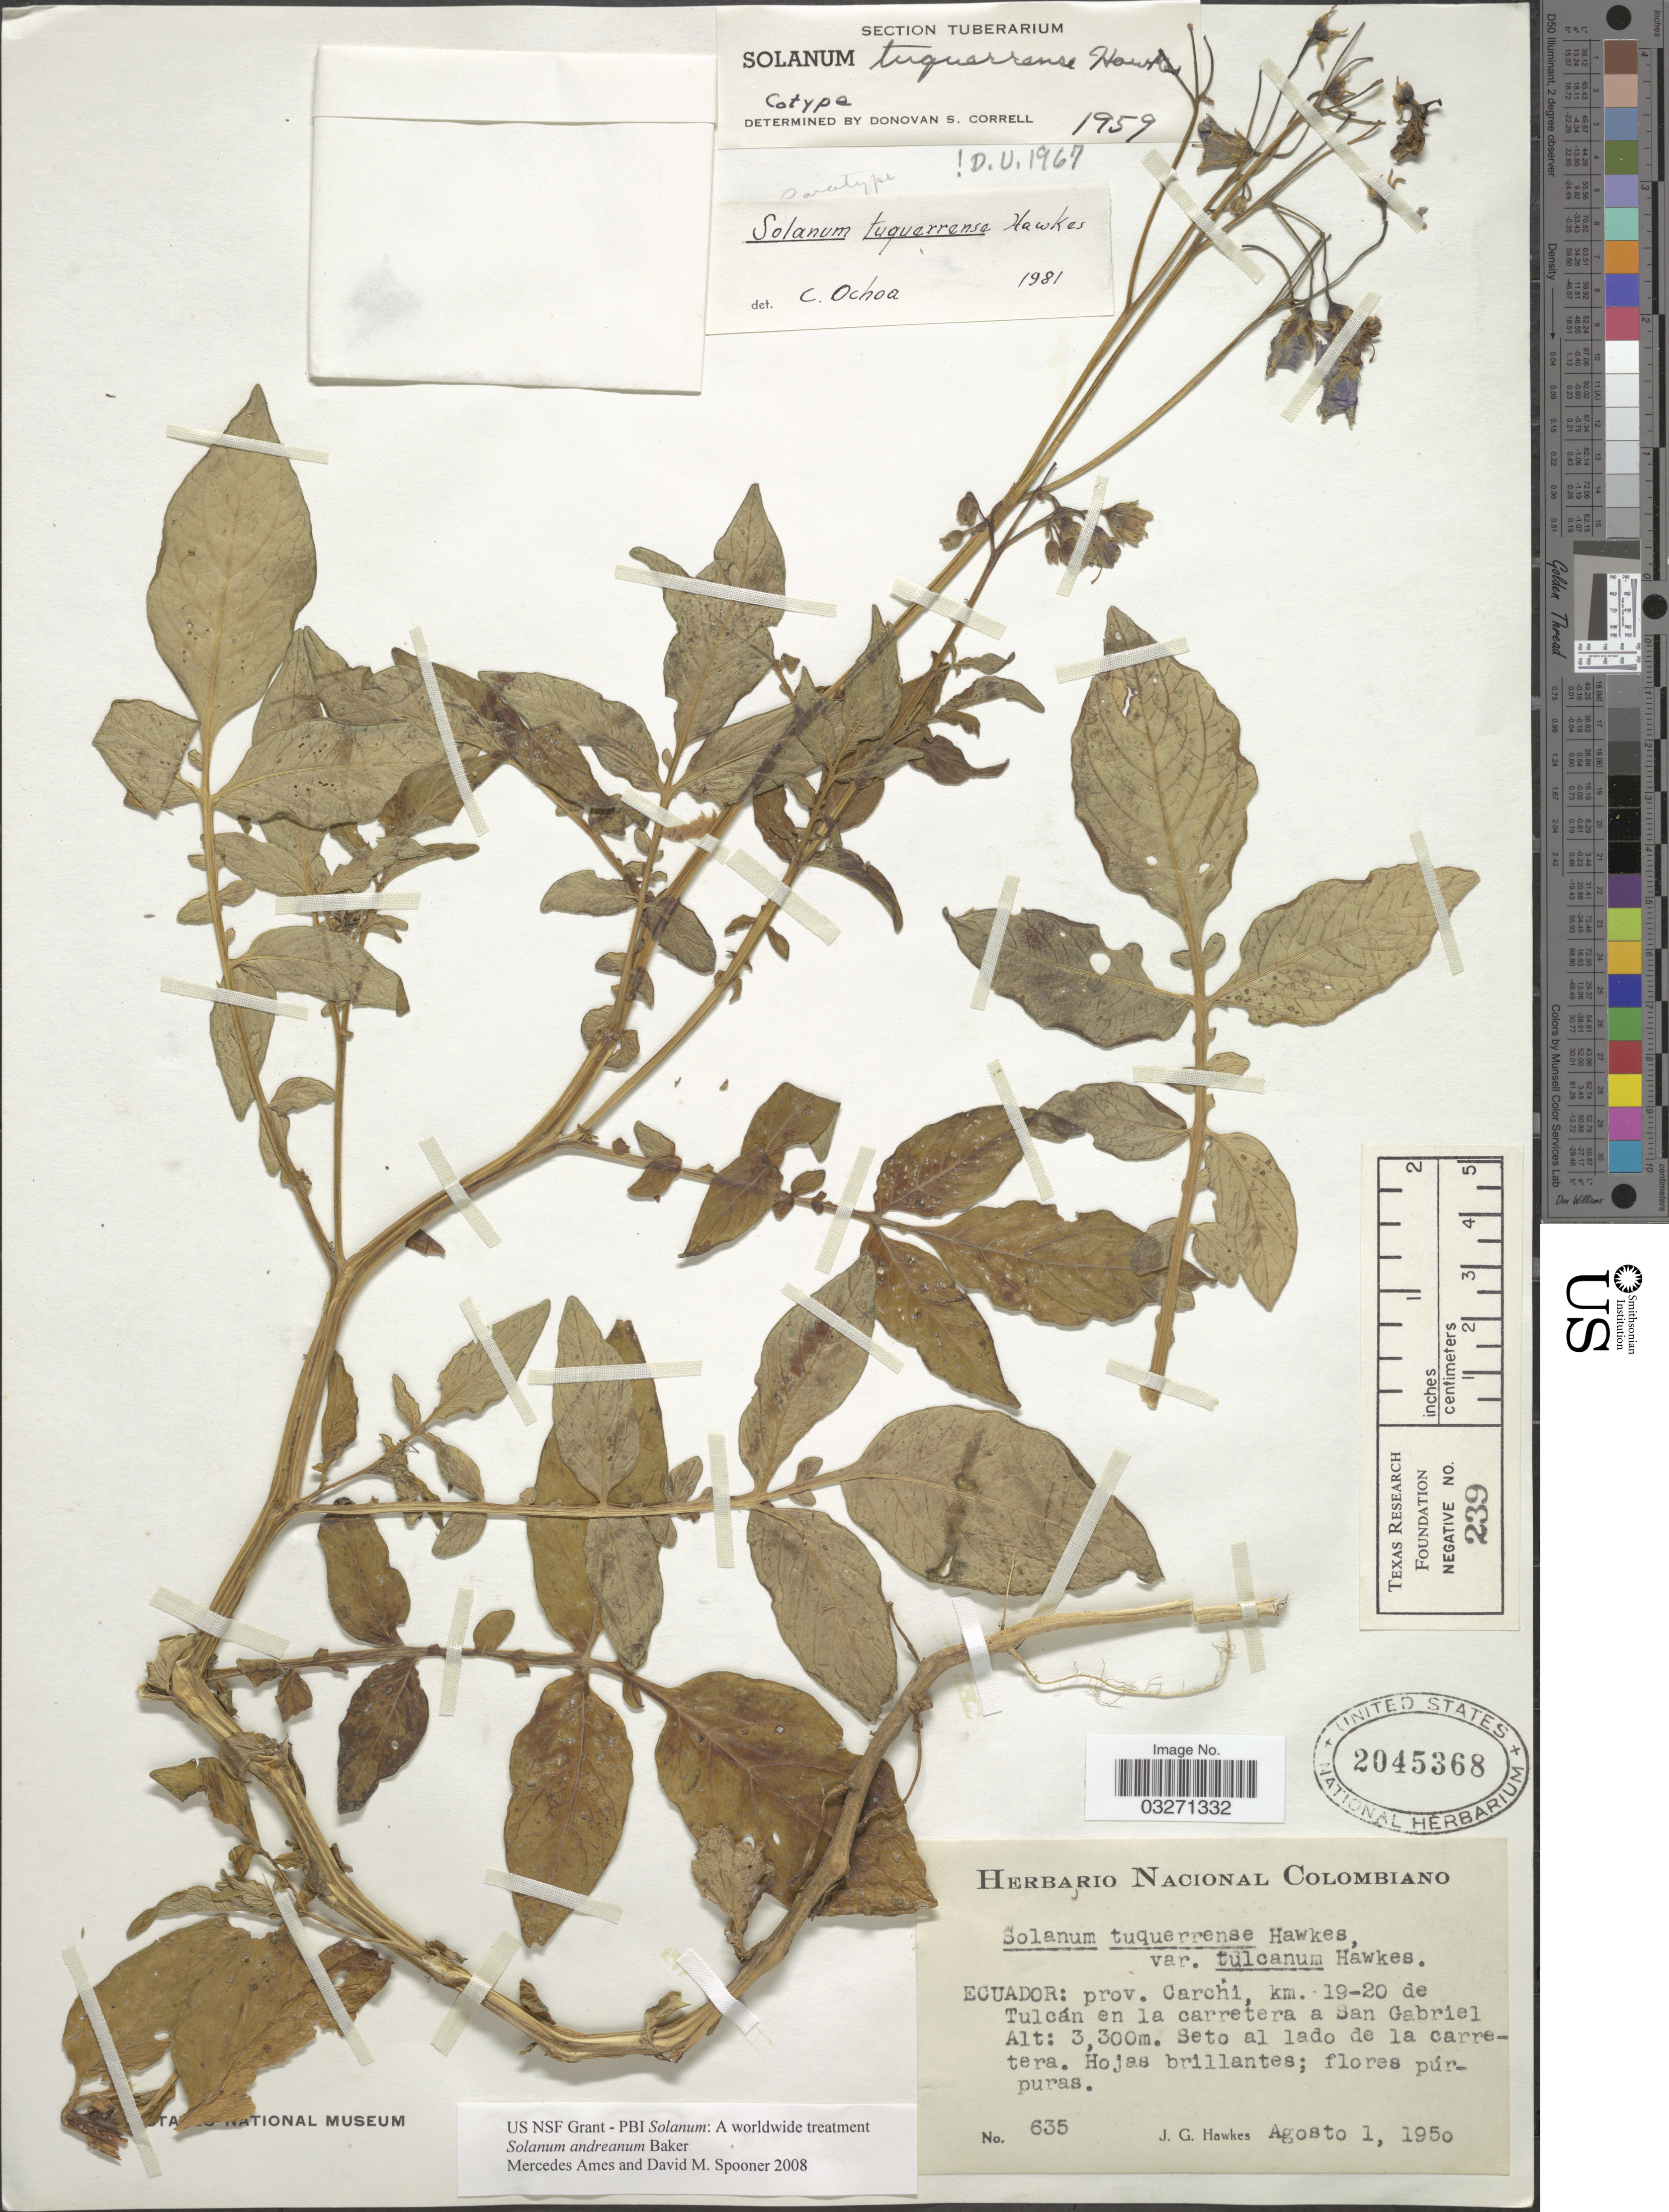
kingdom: Plantae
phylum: Tracheophyta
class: Magnoliopsida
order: Solanales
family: Solanaceae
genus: Solanum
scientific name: Solanum andreanum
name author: Baker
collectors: J. Hawkes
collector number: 635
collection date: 1950-08-01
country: Ecuador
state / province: Carchi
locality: Km. 19-20 de Tulcán en la carretera a San Gabriel.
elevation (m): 3300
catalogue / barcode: US 2045368